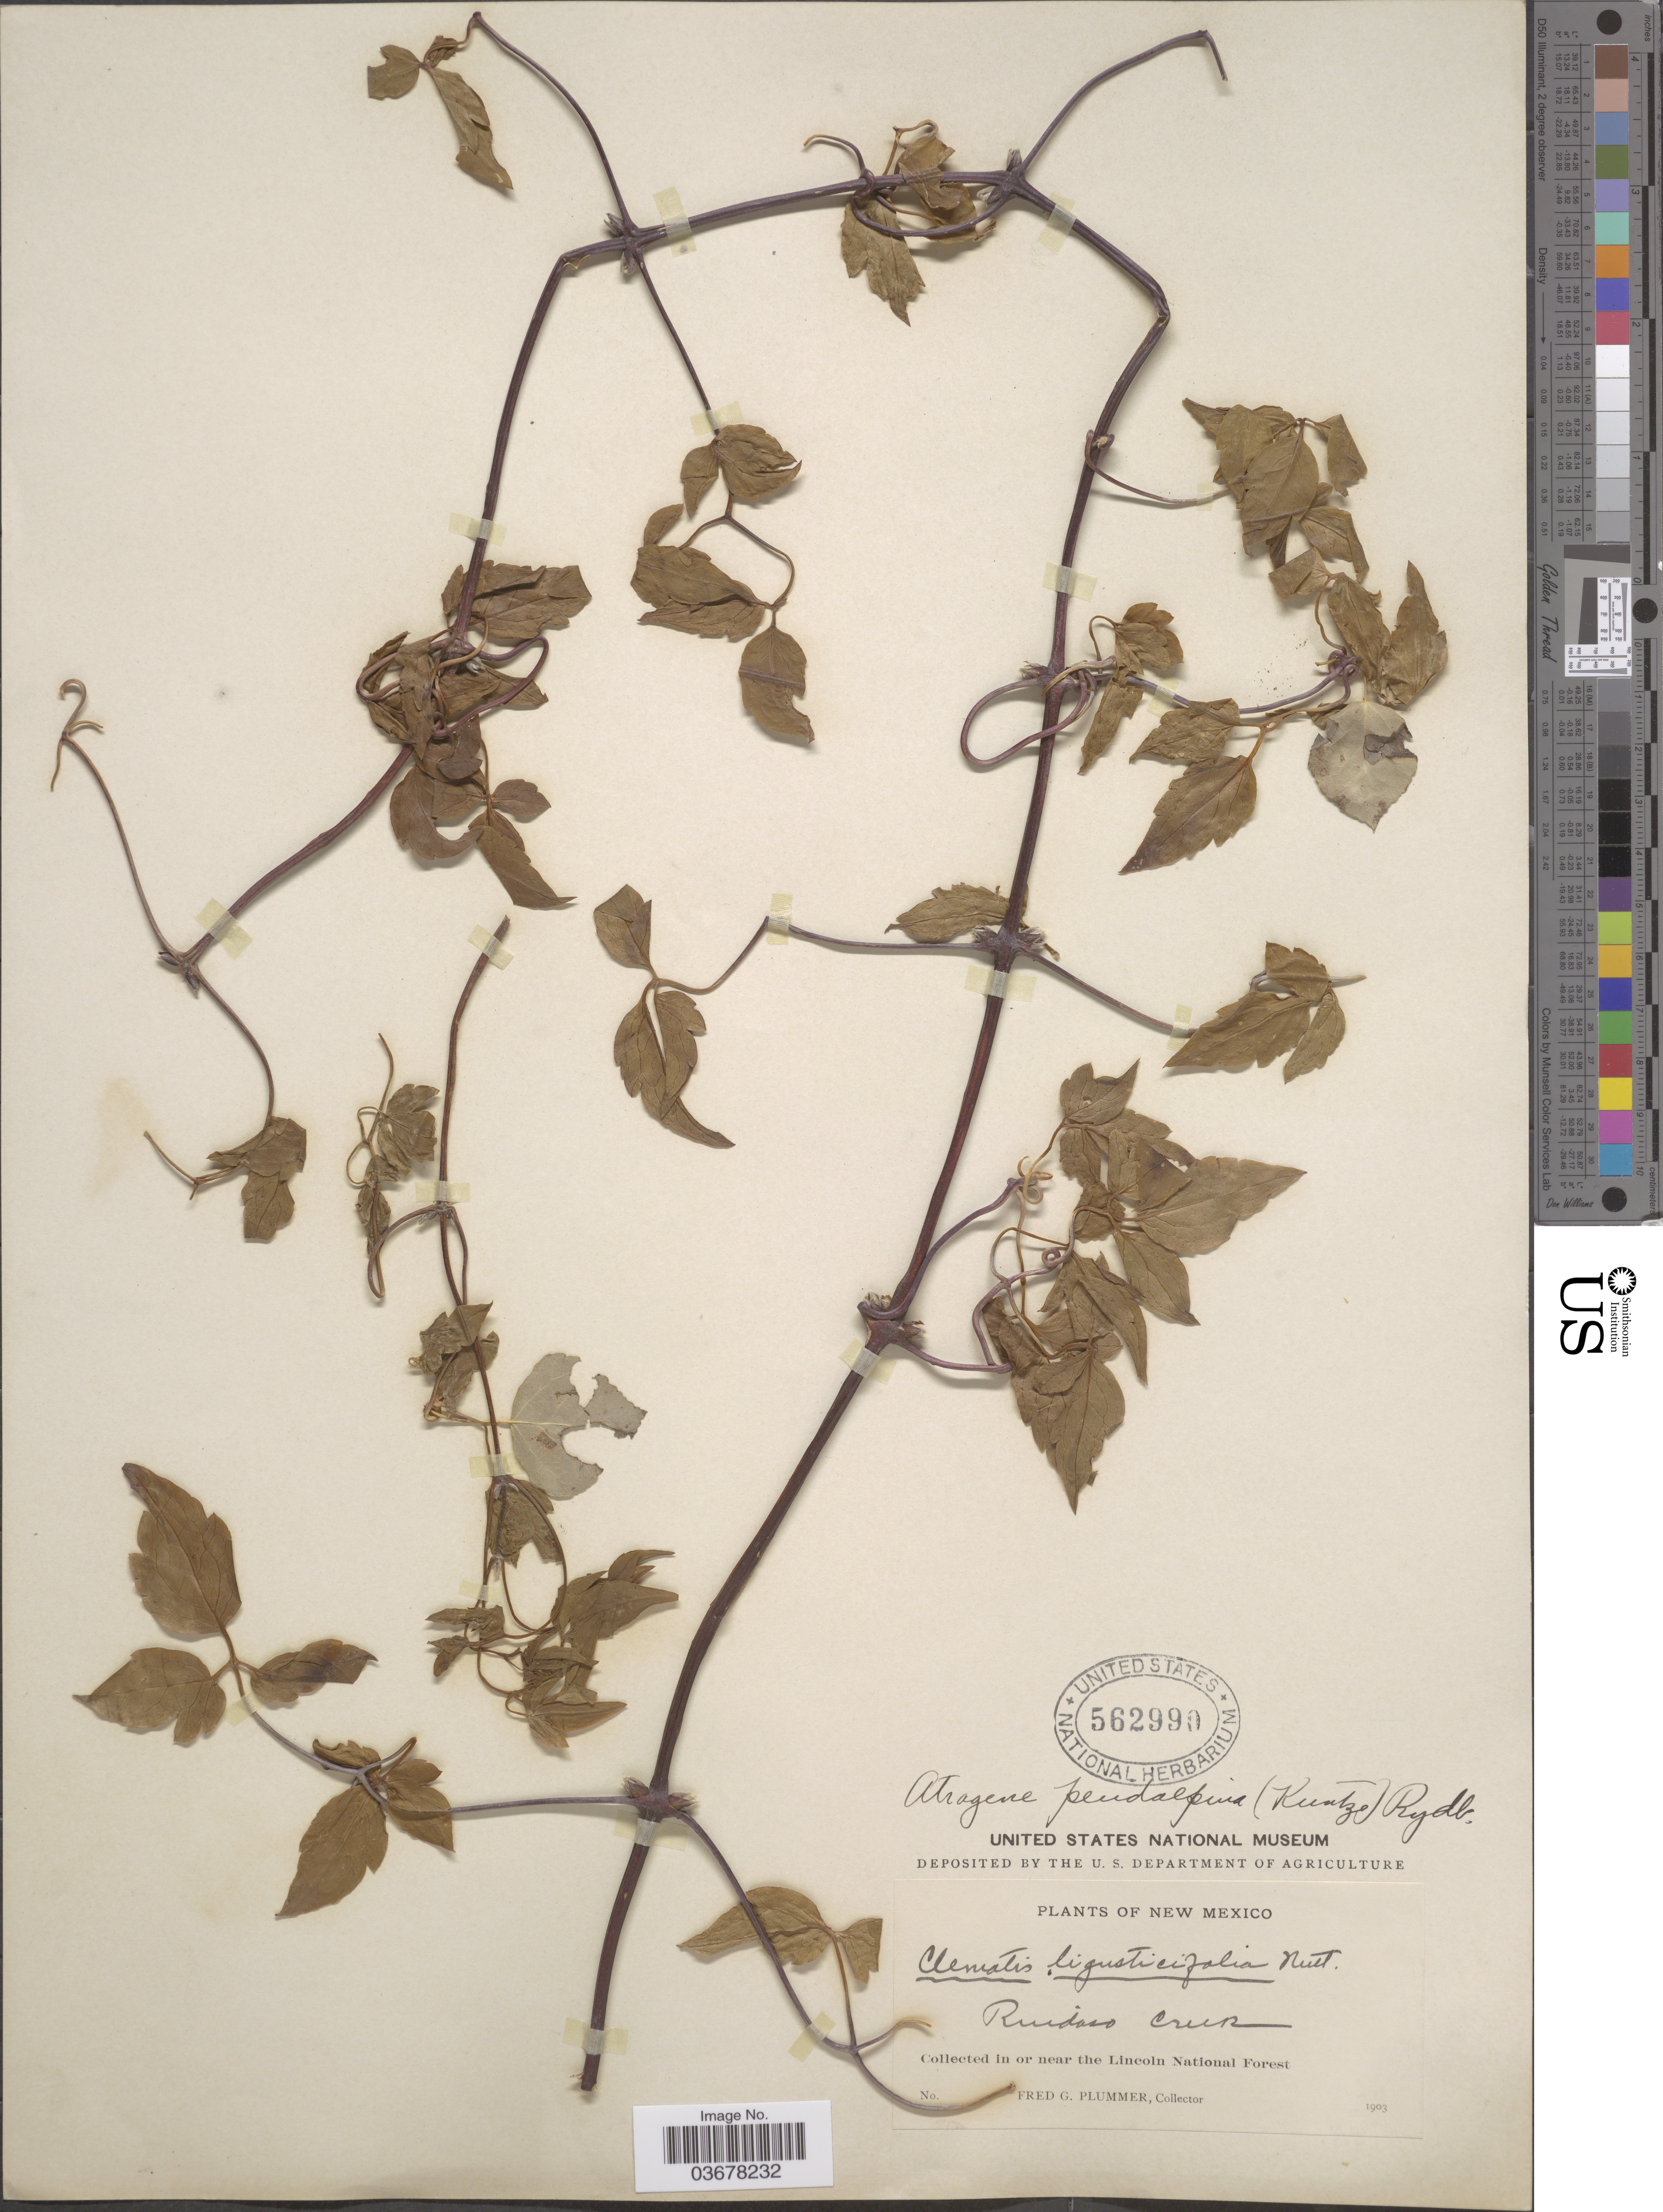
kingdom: Plantae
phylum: Tracheophyta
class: Magnoliopsida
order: Ranunculales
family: Ranunculaceae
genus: Clematis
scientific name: Clematis columbiana var. columbiana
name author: (Nutt.) Torr. & A. Gray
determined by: Strong, M. T., (US), Smithsonian Institution - National Museum of Natural History (UNITED STATES)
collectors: F. Plummer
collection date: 1903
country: United States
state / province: New Mexico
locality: Ruidoso Creek. In or near the Lincoln National Forest.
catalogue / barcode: US 562990